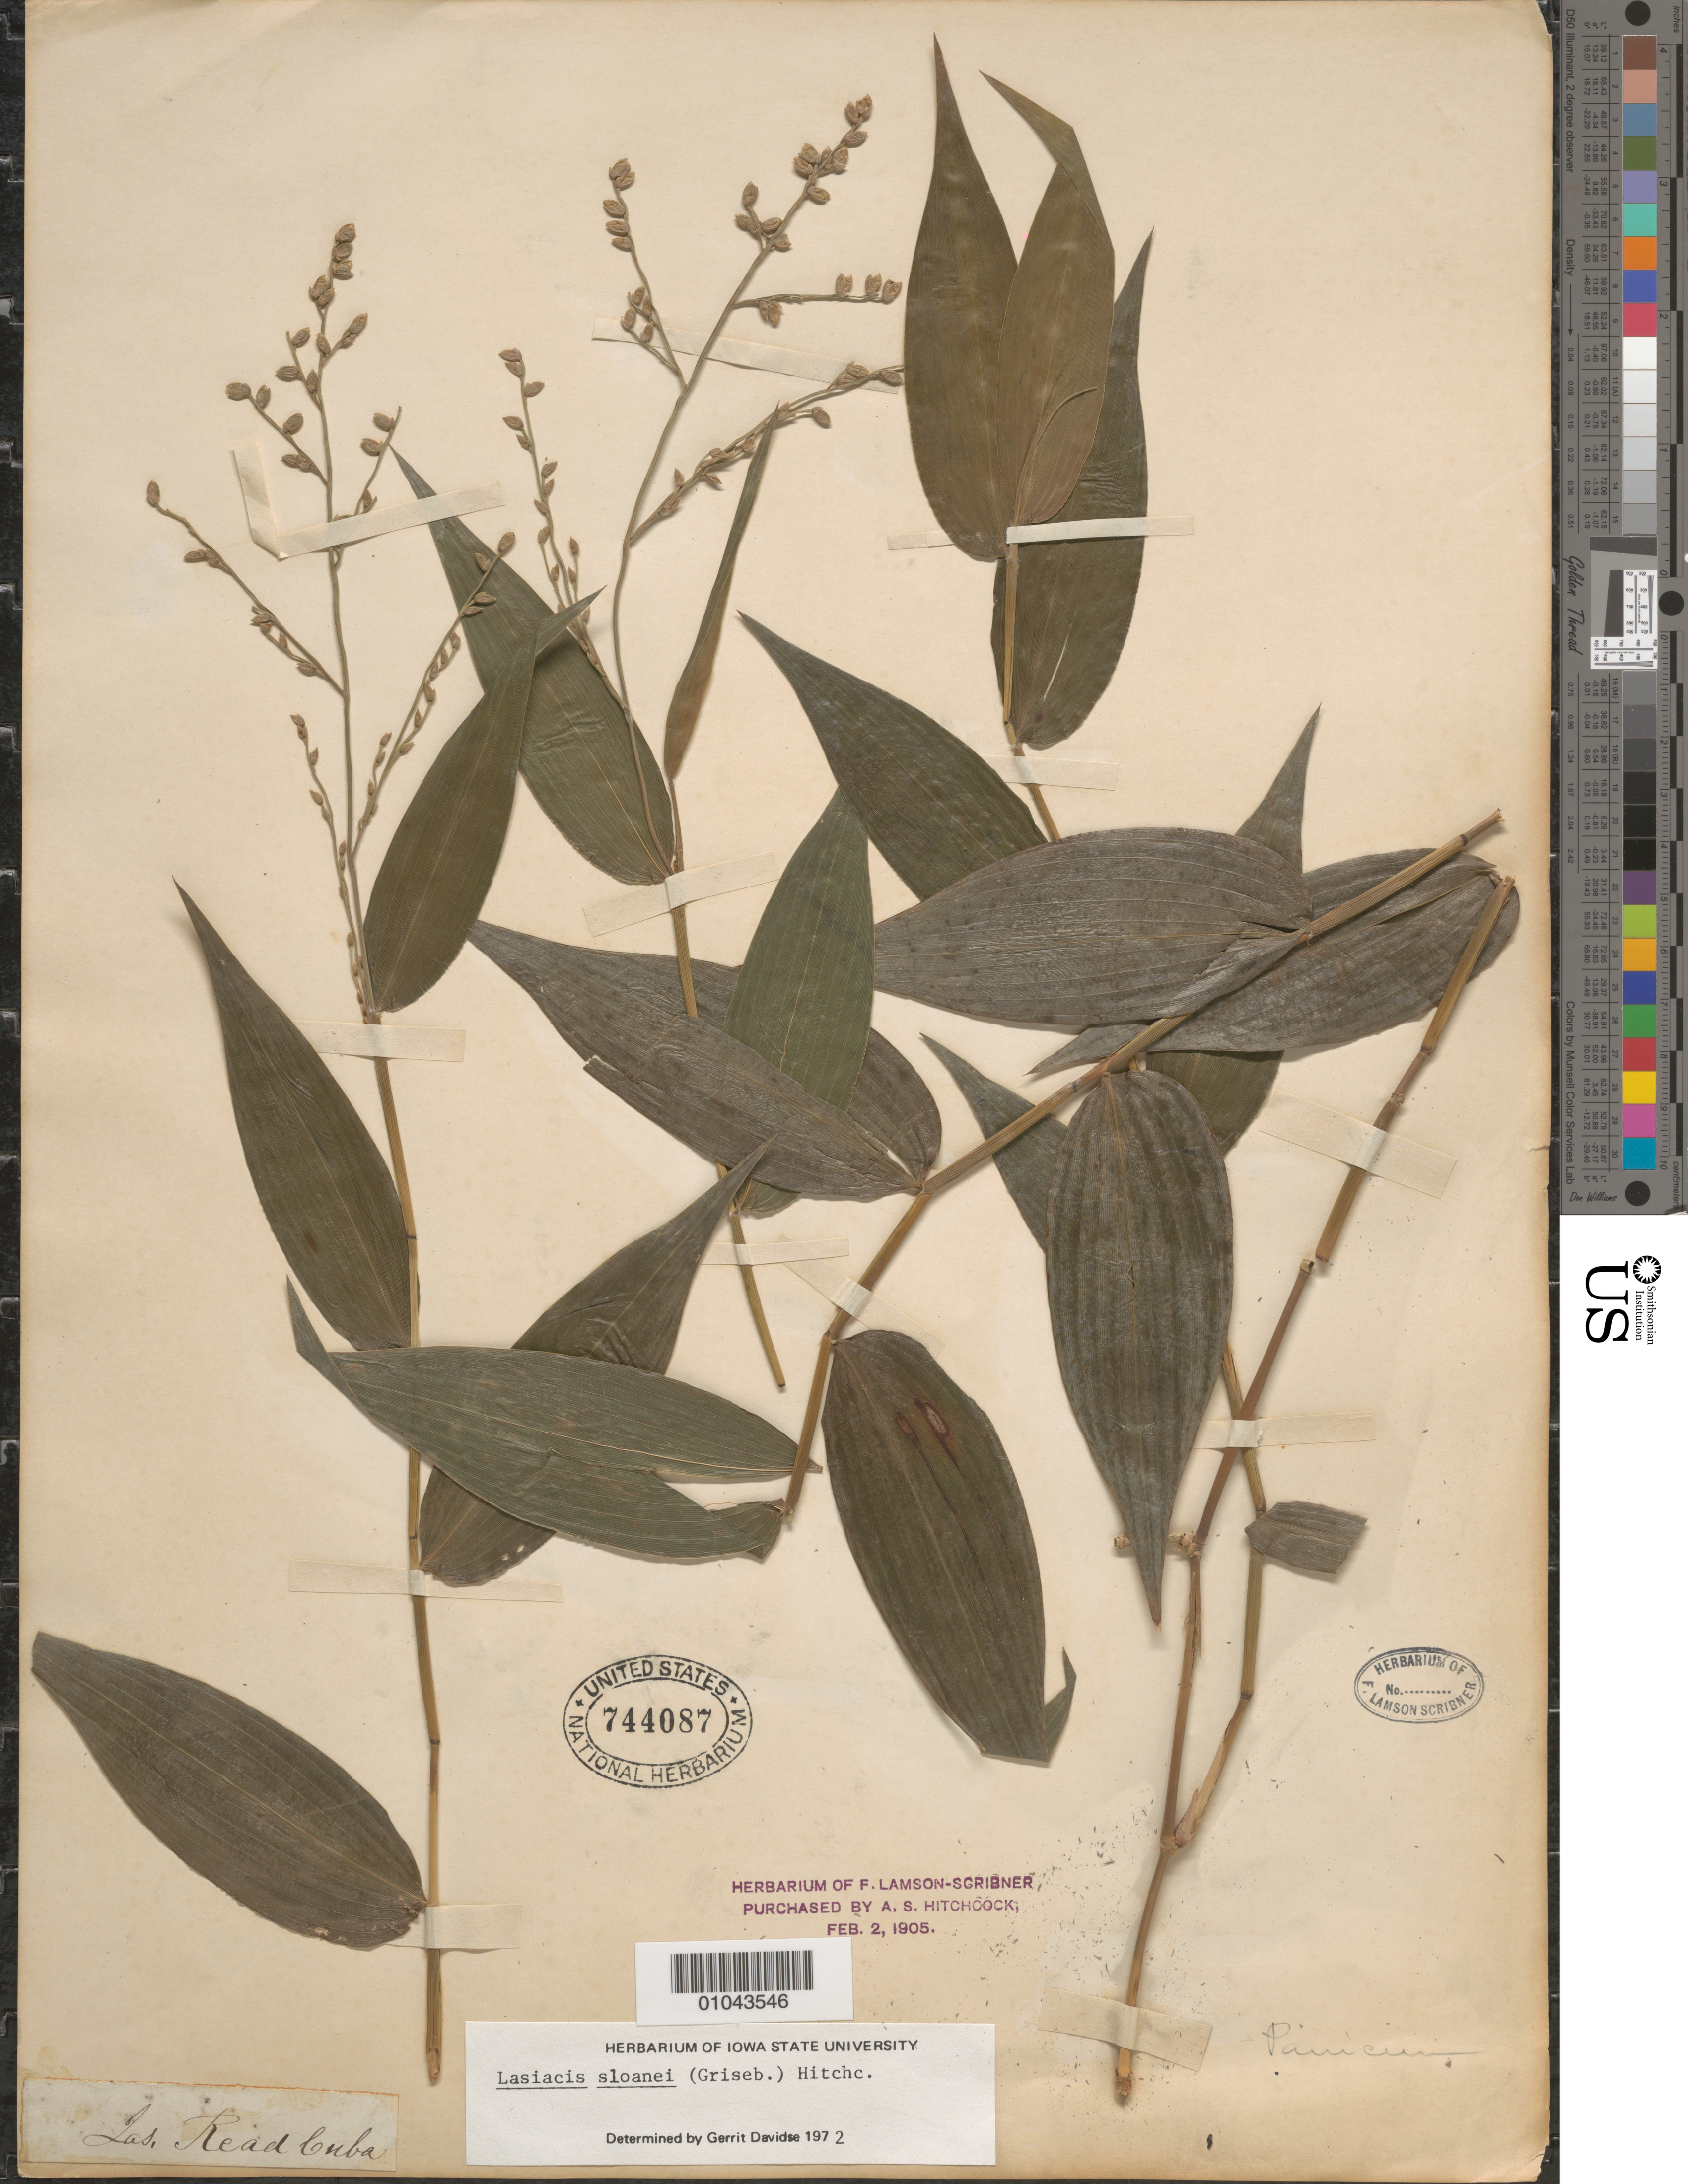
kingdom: Plantae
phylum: Tracheophyta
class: Liliopsida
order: Poales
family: Poaceae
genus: Lasiacis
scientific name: Lasiacis sloanei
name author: (Griseb.) Hitchc.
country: Cuba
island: Cuba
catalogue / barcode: US 744087